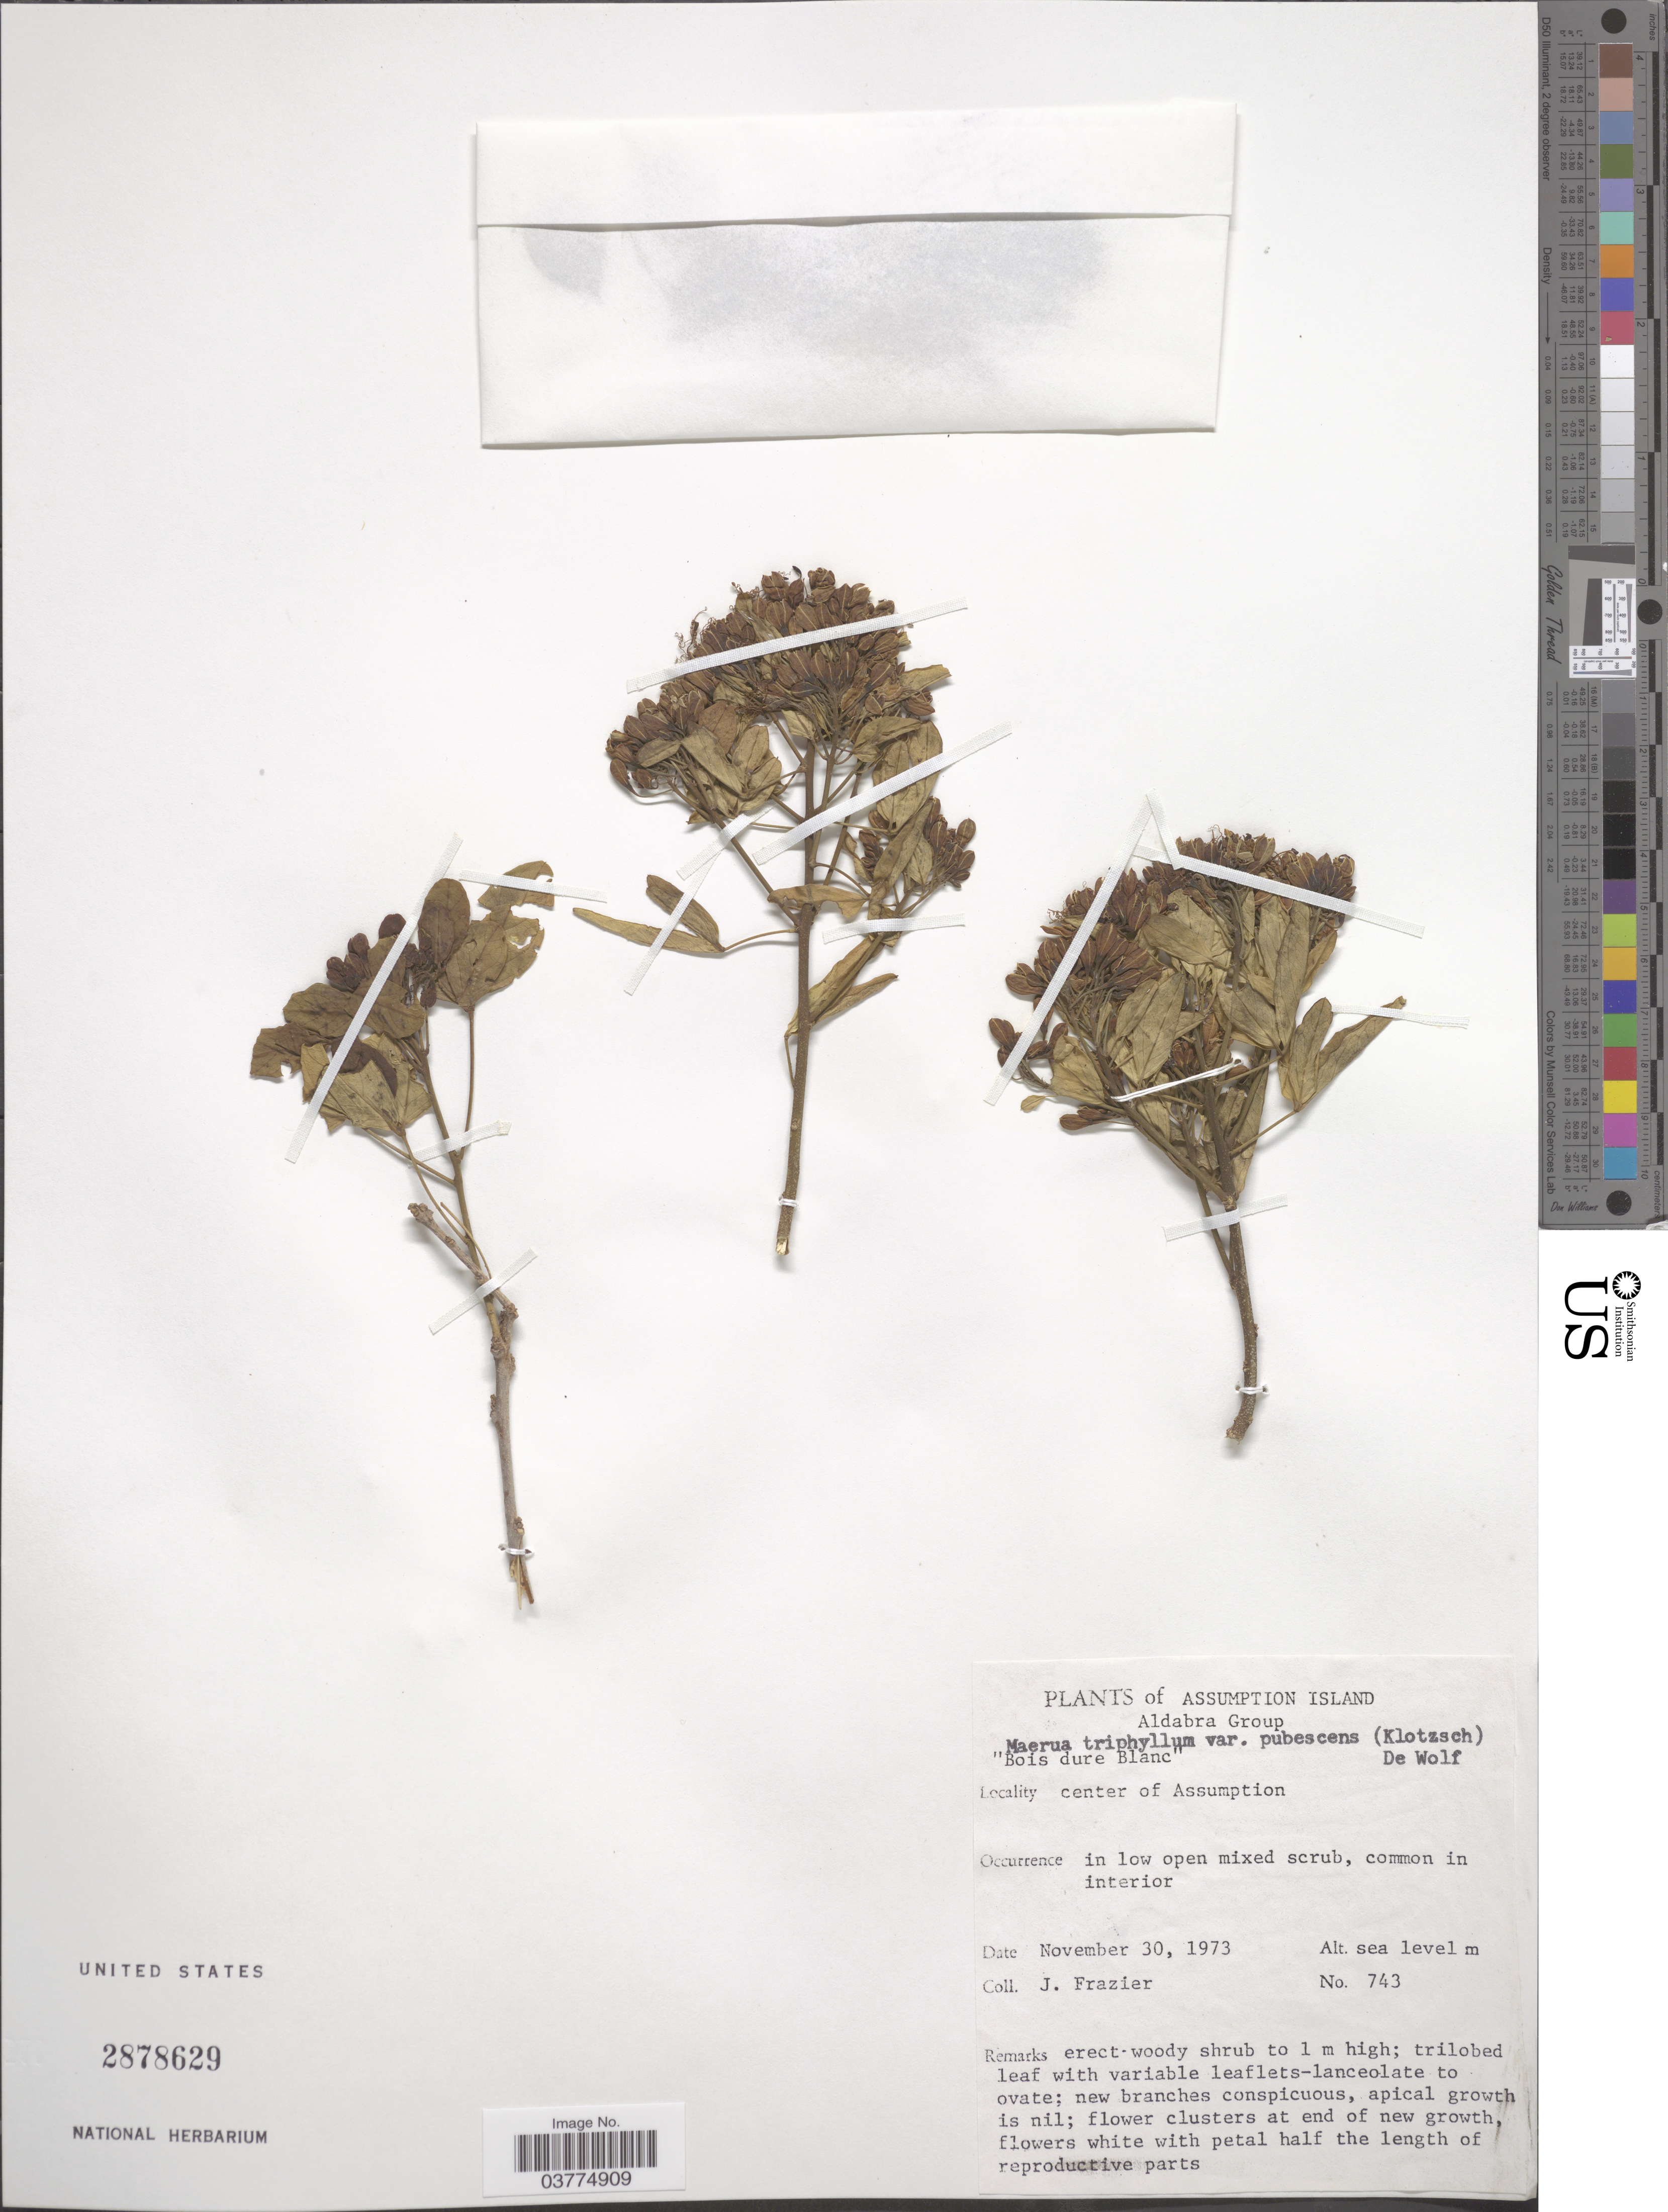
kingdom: Plantae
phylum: Tracheophyta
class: Magnoliopsida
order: Brassicales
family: Capparaceae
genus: Maerua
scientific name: Maerua triphylla var. pubescens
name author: (Klotzsch) DeWolf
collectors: J. Frazier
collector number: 743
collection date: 1973-11-30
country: Seychelles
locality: Assumption Island. Aldabra Group. Center of Assumption.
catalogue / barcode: US 2878629